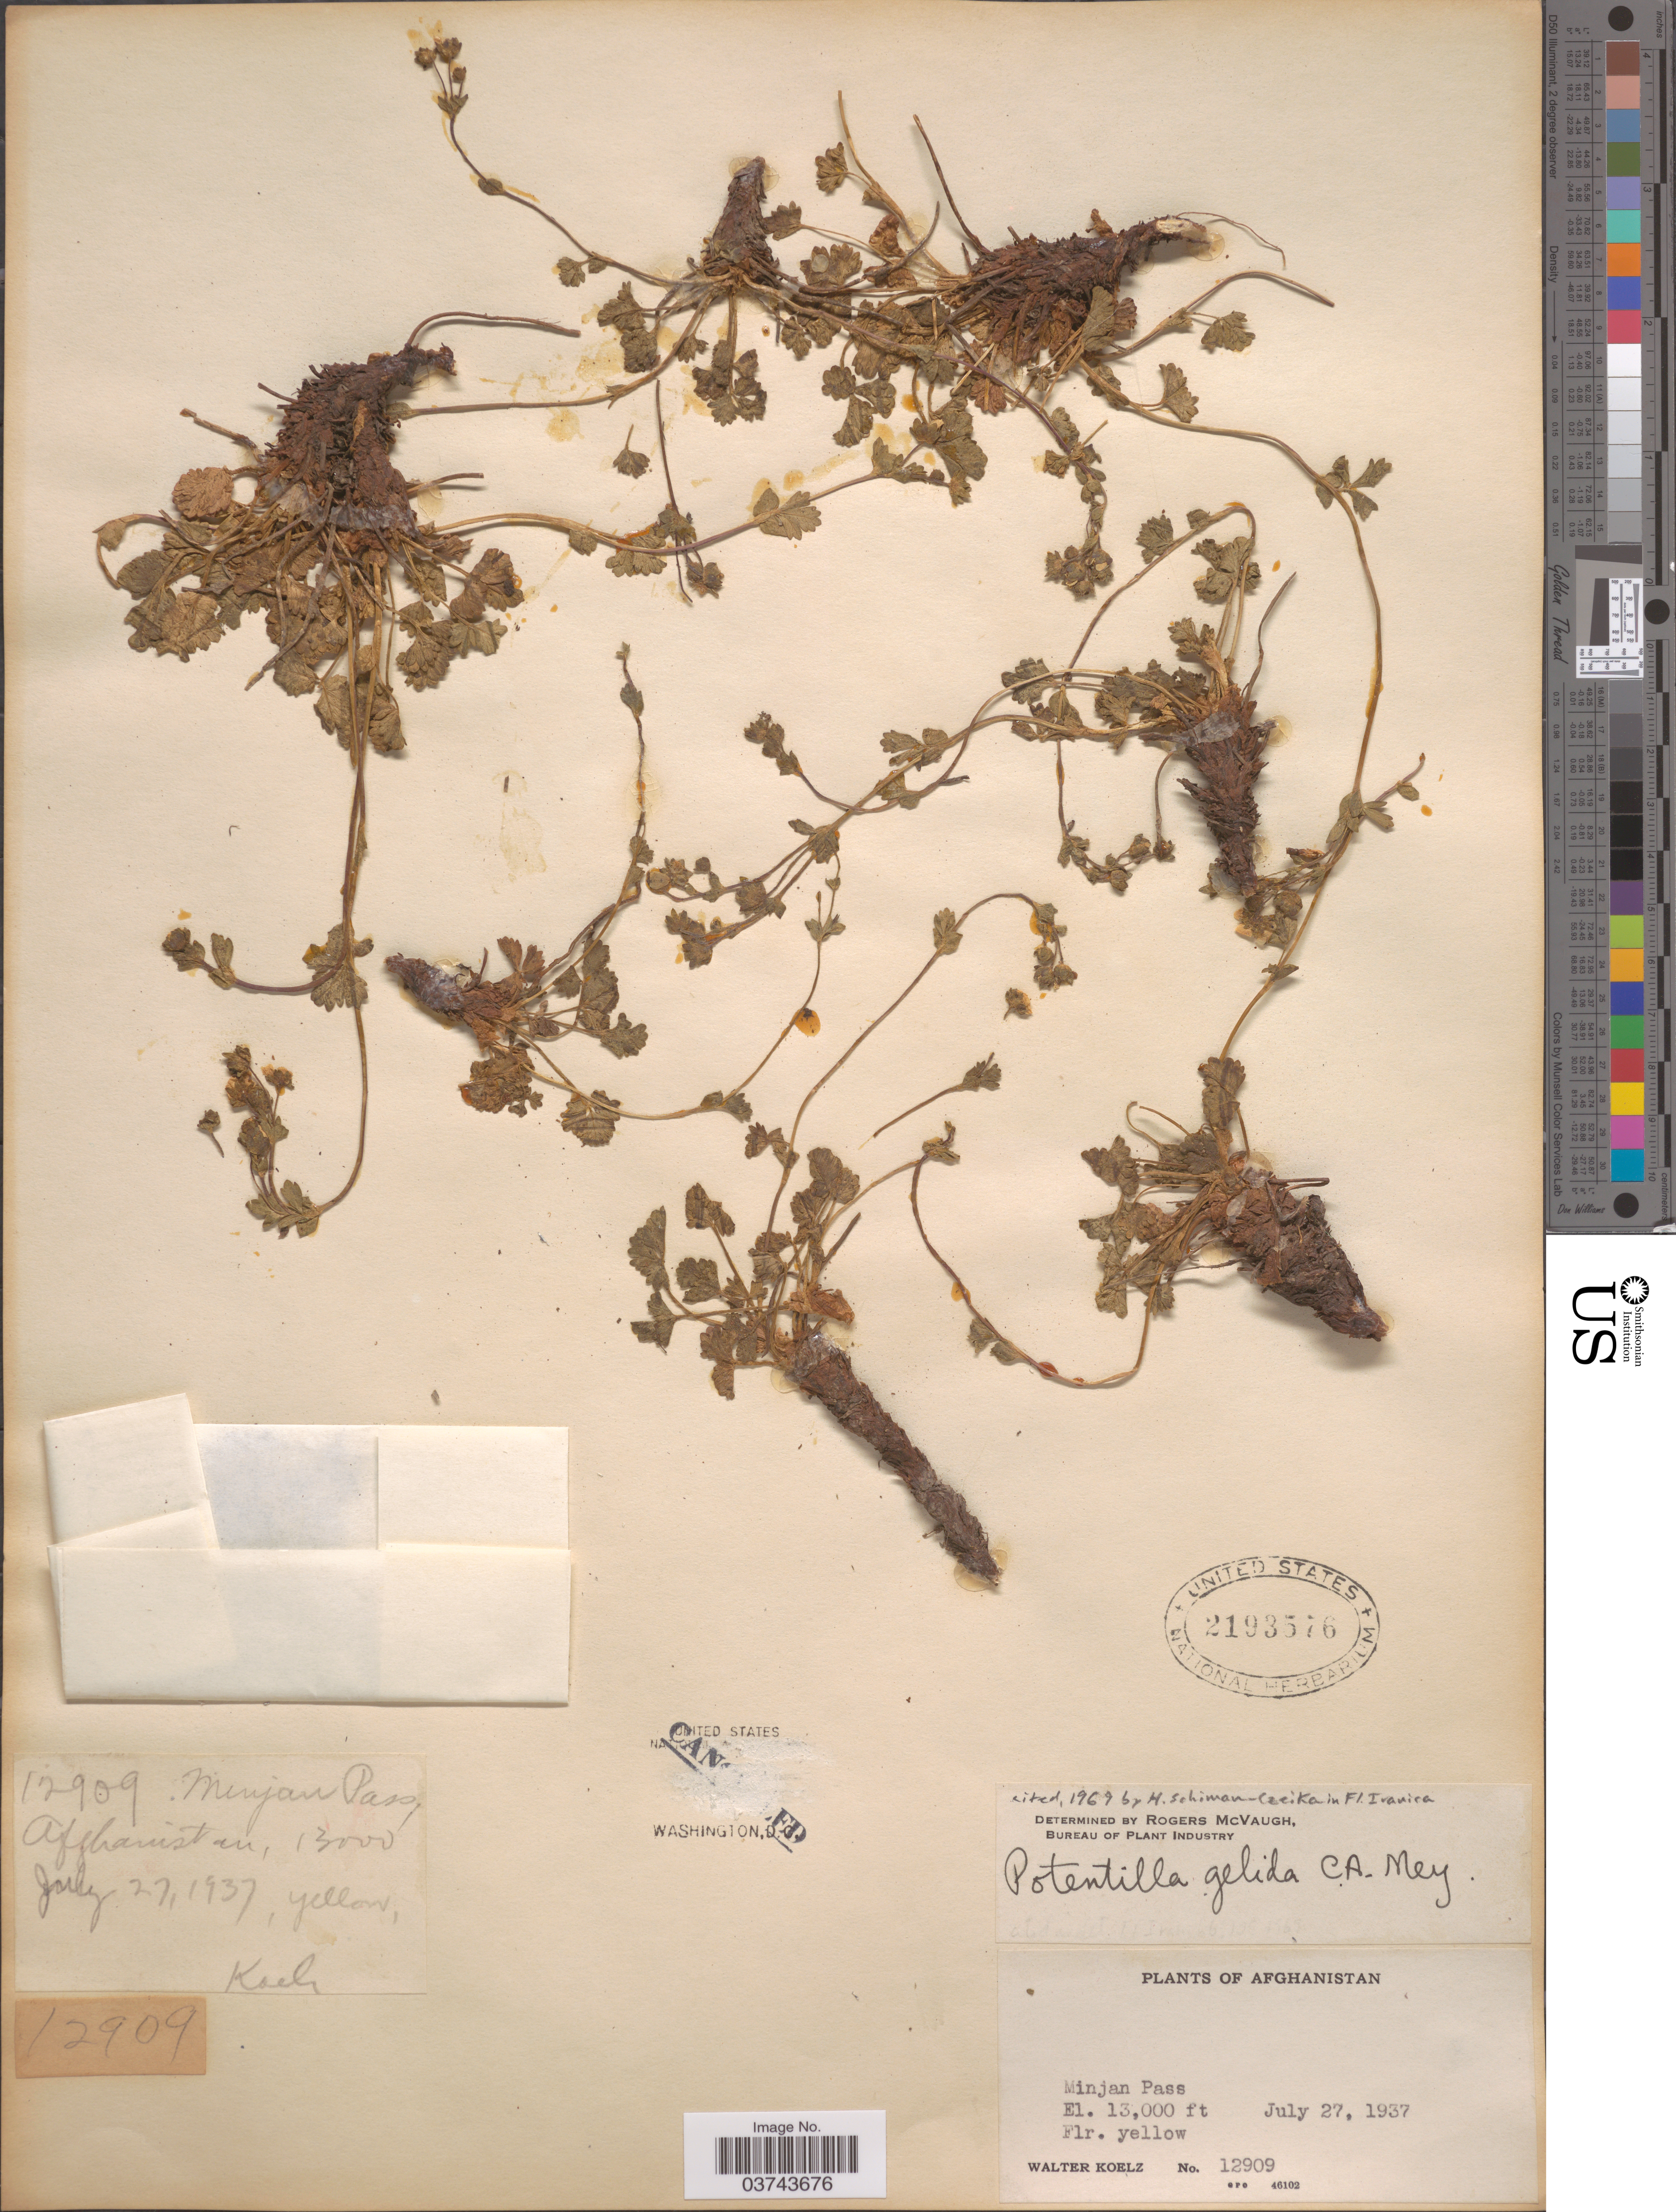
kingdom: Plantae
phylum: Tracheophyta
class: Magnoliopsida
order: Rosales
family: Rosaceae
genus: Potentilla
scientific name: Potentilla gelida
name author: C.A. Mey.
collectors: W. N. Koelz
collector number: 12909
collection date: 1937-07-27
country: Afghanistan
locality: Minjan Pass.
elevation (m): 3962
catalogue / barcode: US 2193576